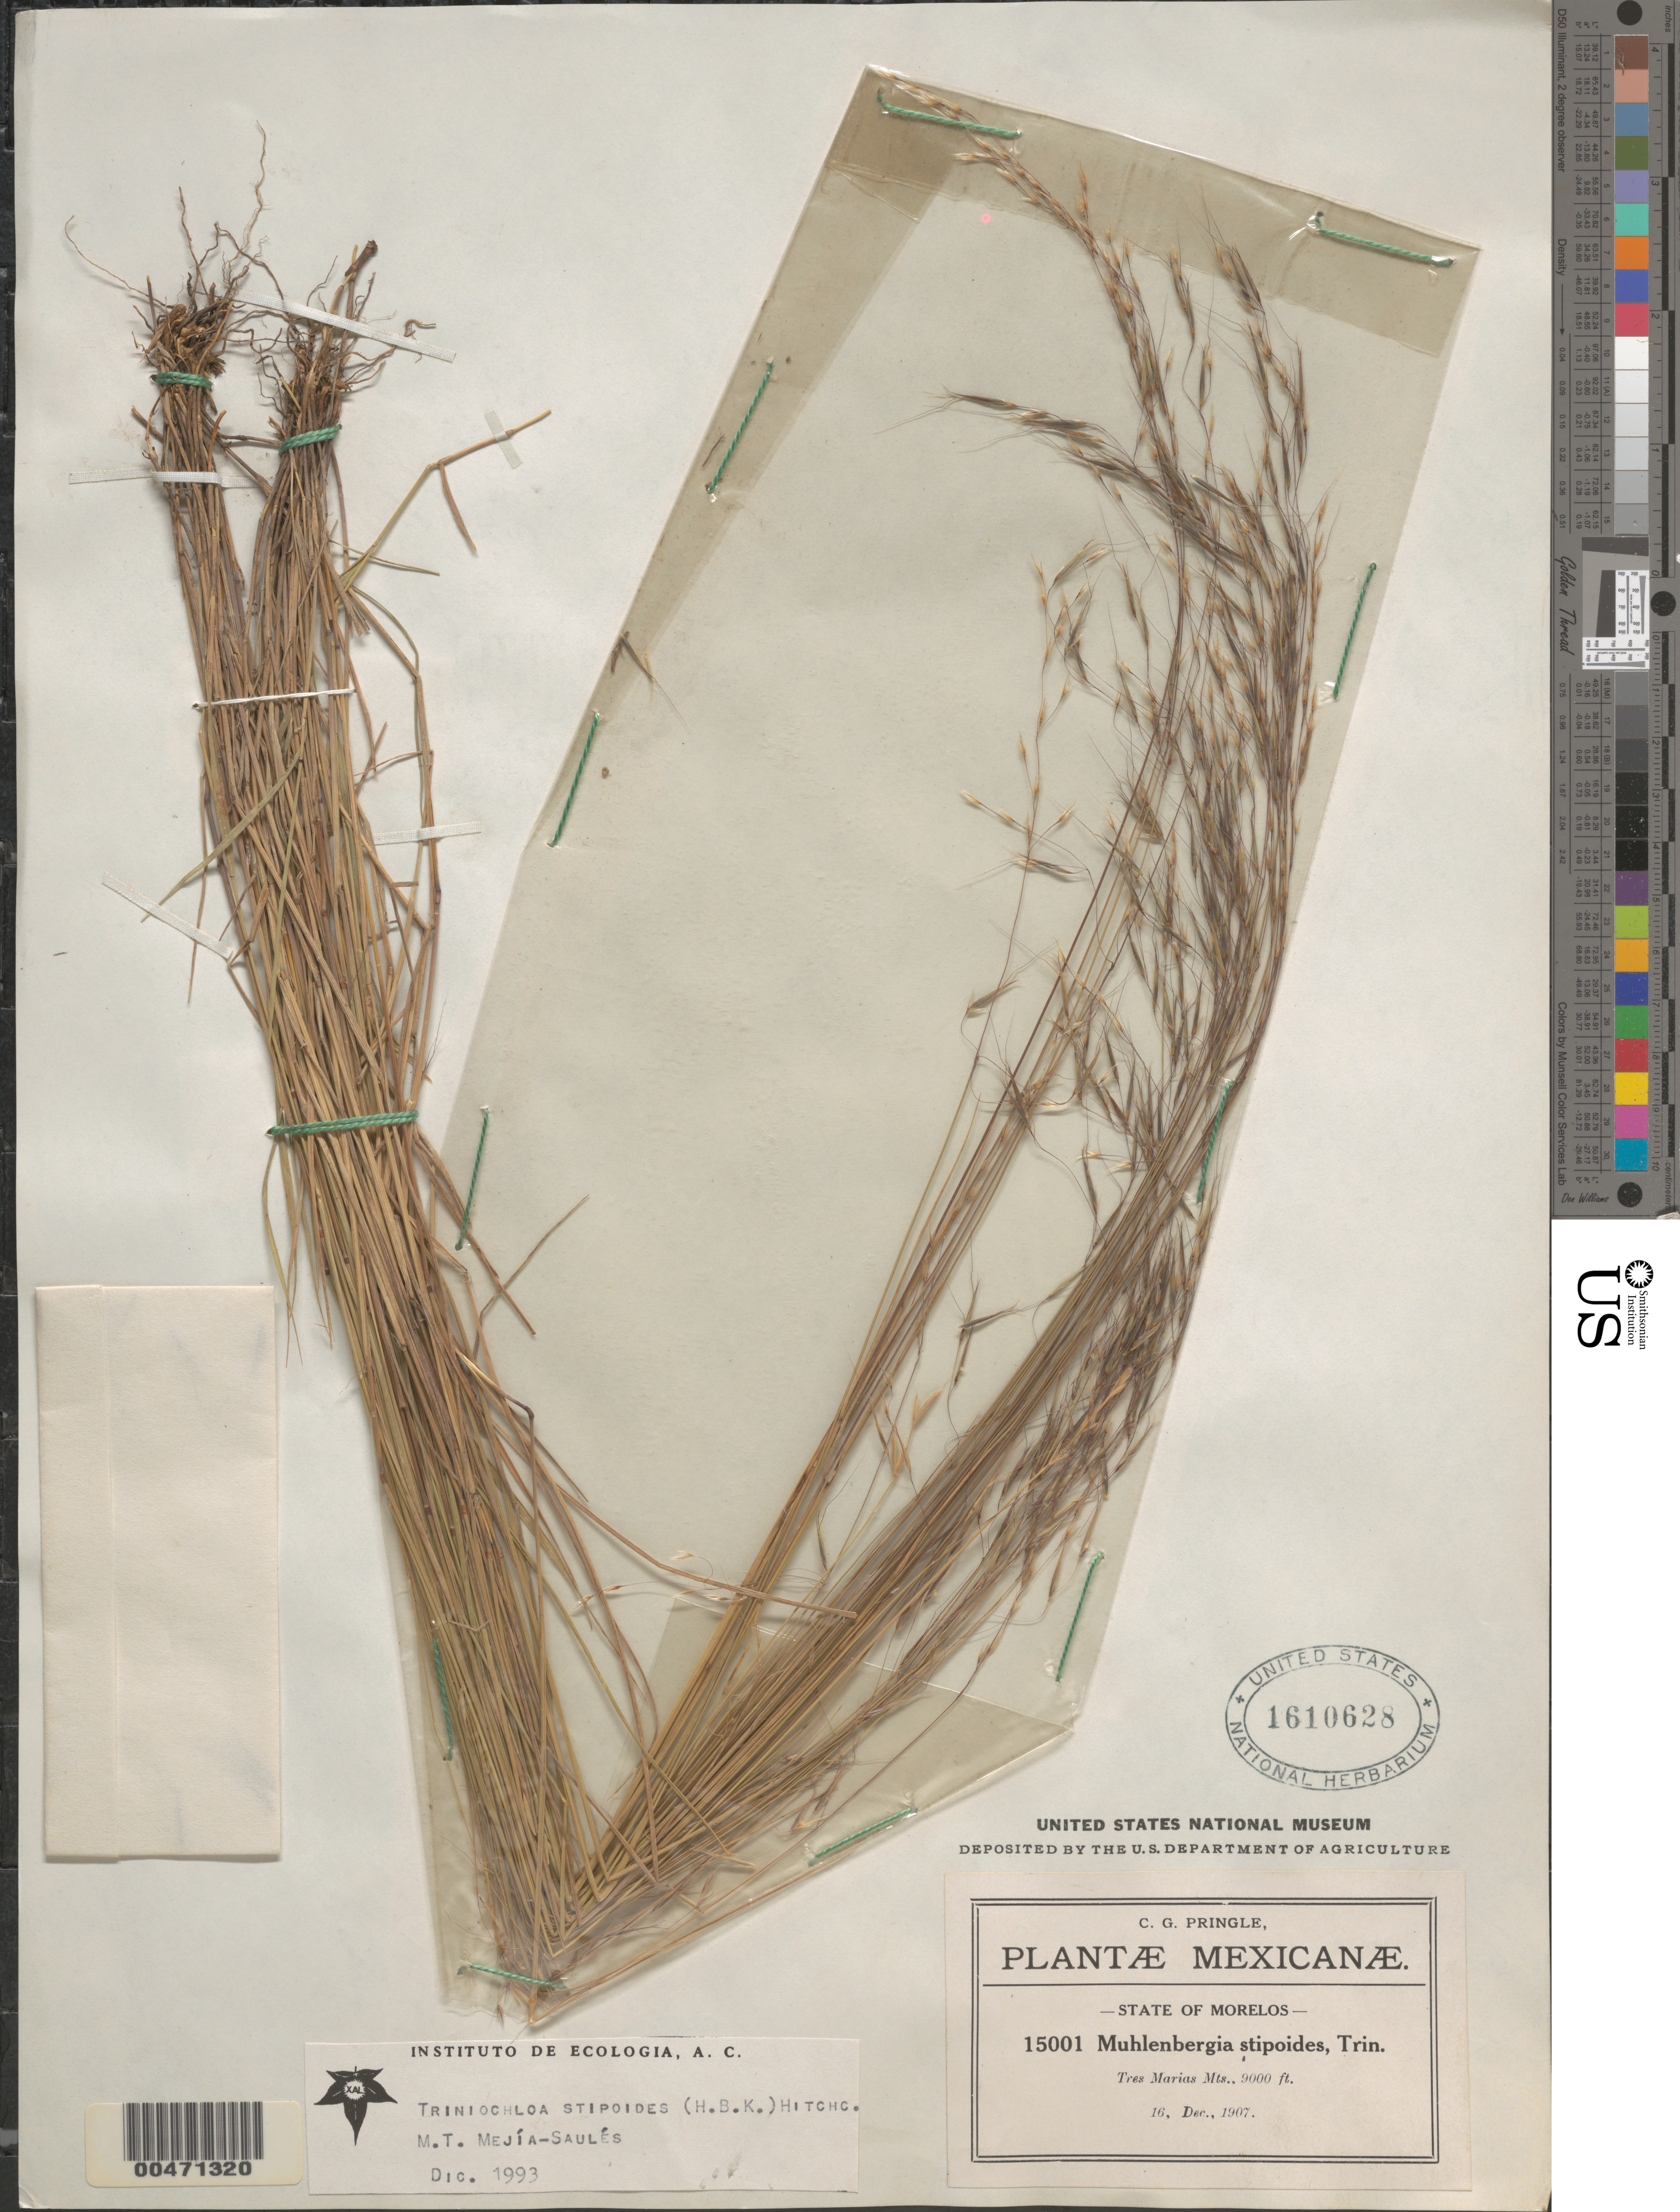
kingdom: Plantae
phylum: Tracheophyta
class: Liliopsida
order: Poales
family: Poaceae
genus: Triniochloa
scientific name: Triniochloa stipoides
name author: (Kunth) Hitchc.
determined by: Mejía-Sauls, M. T.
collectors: C. G. Pringle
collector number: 15001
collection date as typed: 16 Dec 1907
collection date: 1907-12-16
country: Mexico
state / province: Morelos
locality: Tres Maria Mts.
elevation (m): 2743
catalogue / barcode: US 1610628